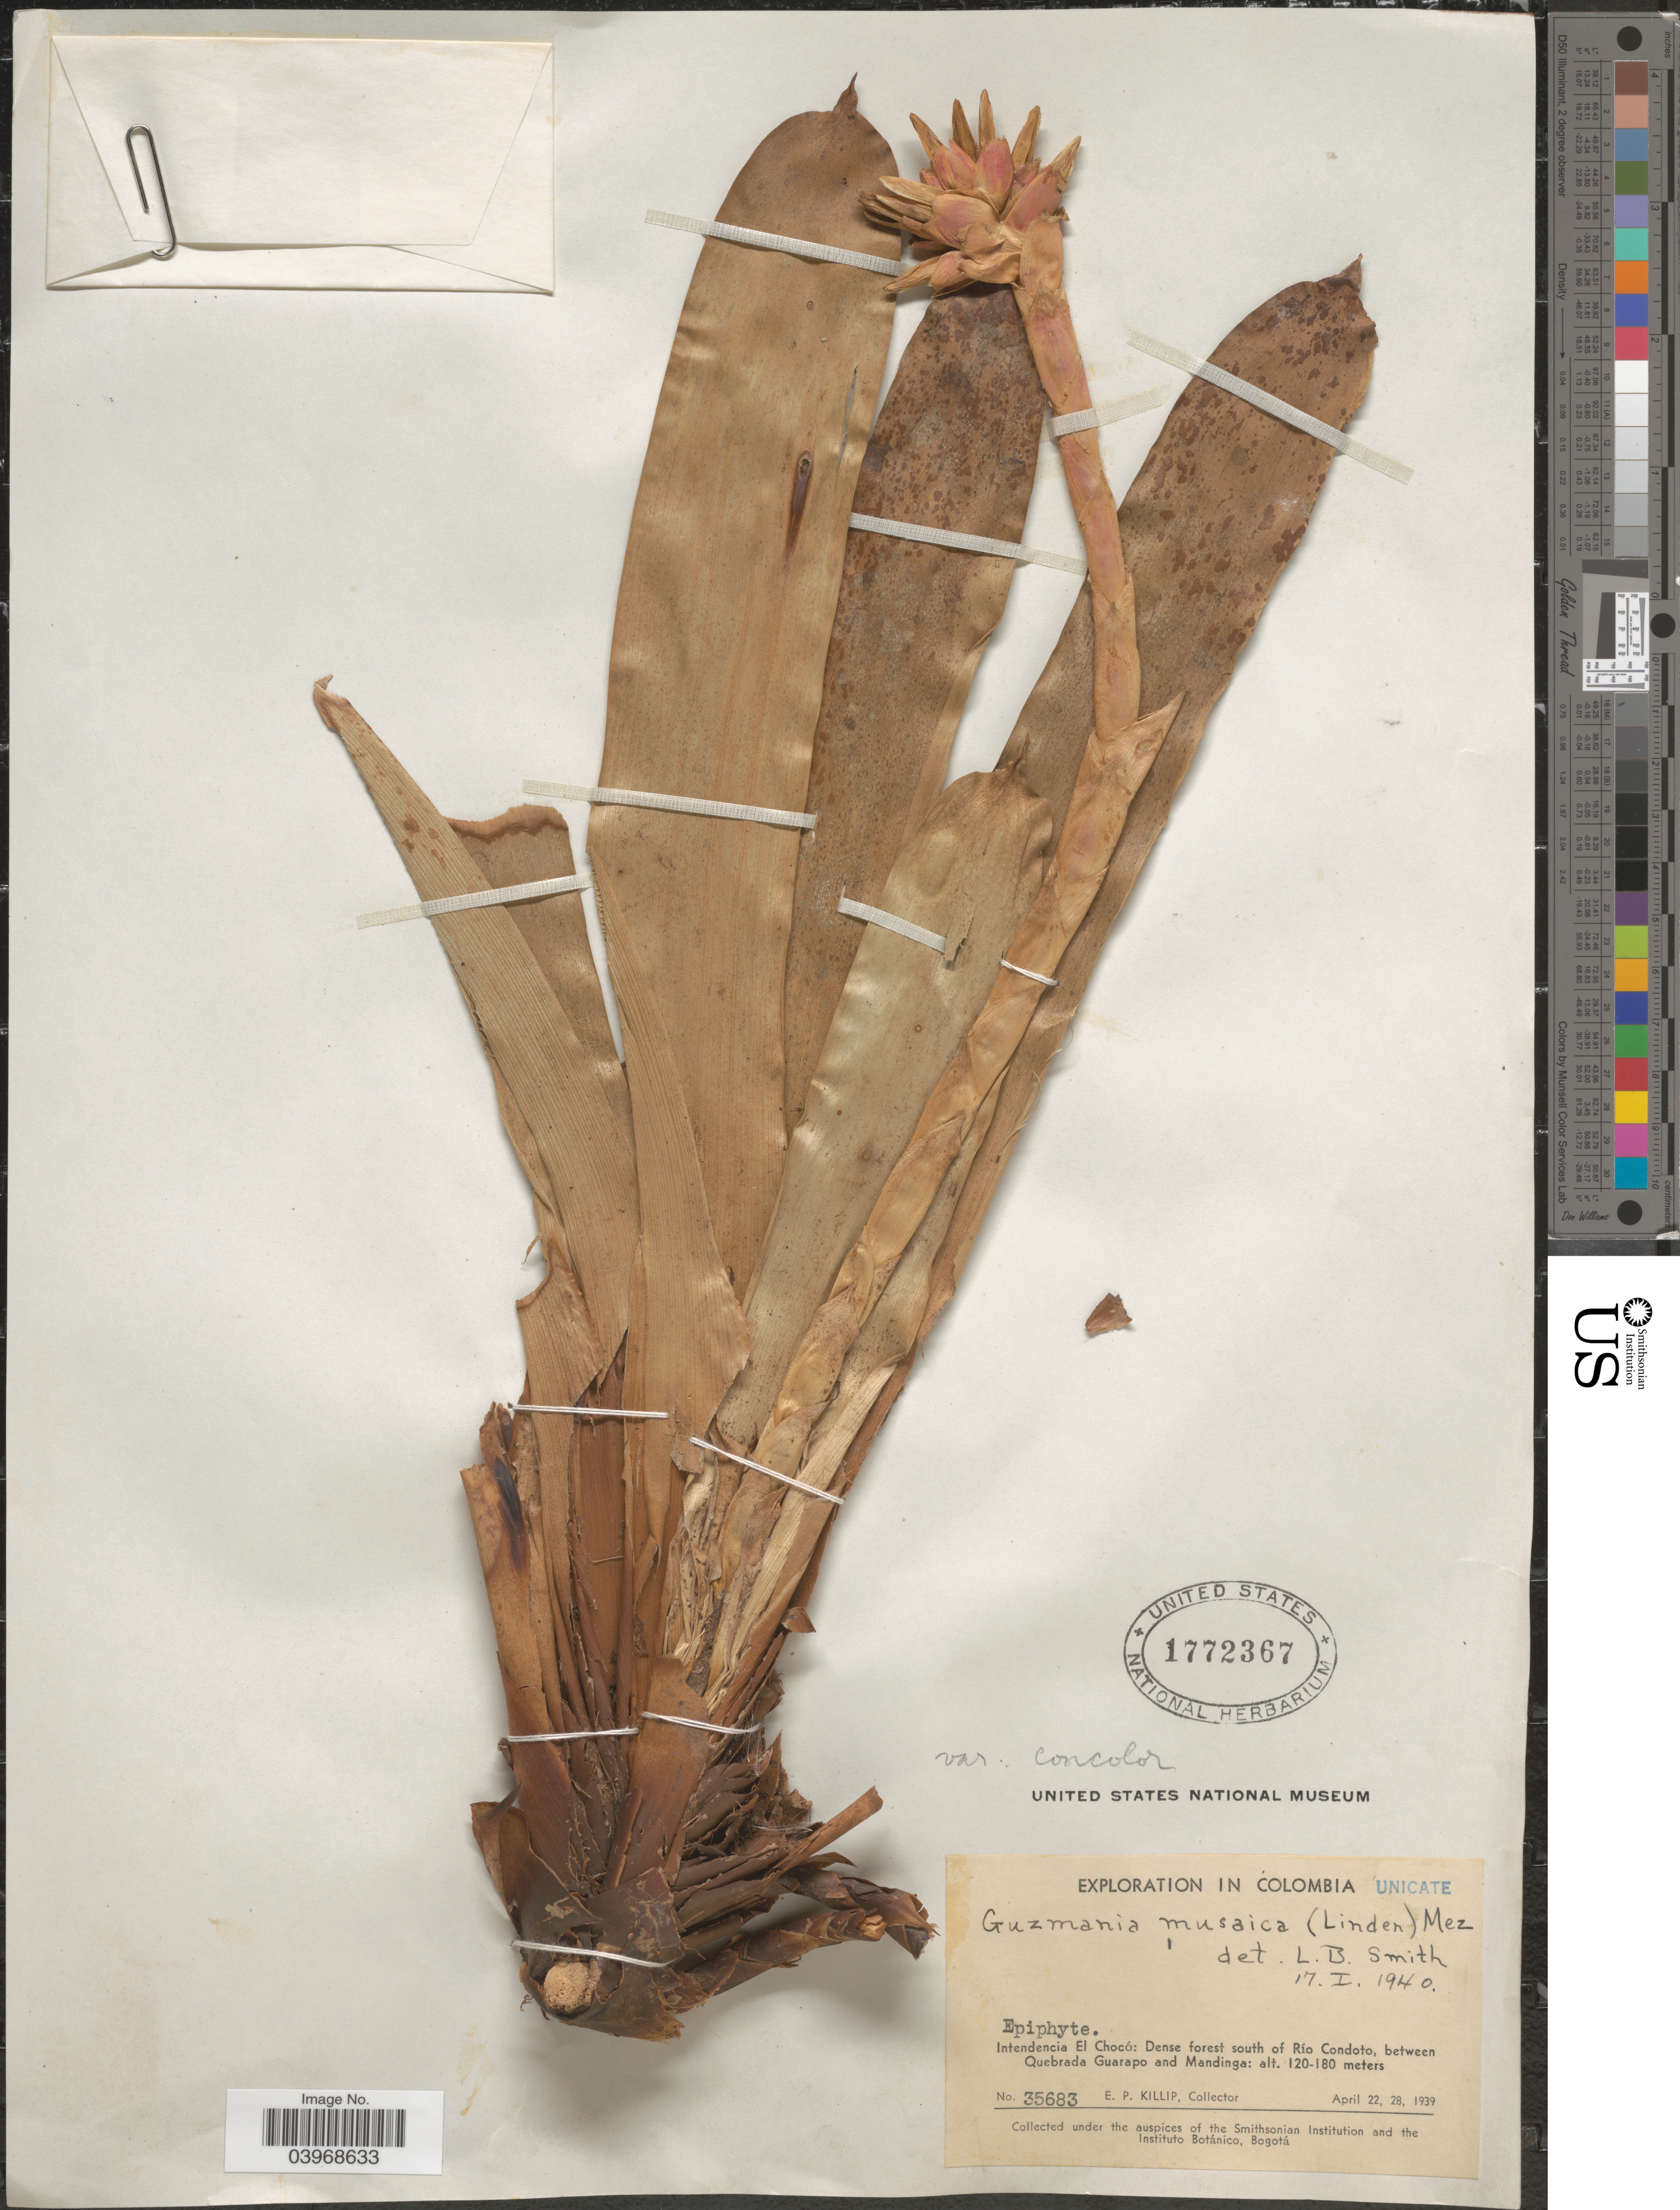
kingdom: Plantae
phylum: Tracheophyta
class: Liliopsida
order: Poales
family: Bromeliaceae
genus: Guzmania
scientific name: Guzmania musaica var. concolor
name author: L.B. Sm.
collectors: E. P. Killip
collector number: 35683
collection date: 1939-04-22/1939-04-28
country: Colombia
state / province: Chocó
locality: Intendencia El Chocó: Dense forest south of Río Condoto, between Quebrada Guarapo and Mandinga.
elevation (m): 120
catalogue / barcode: US 1772367